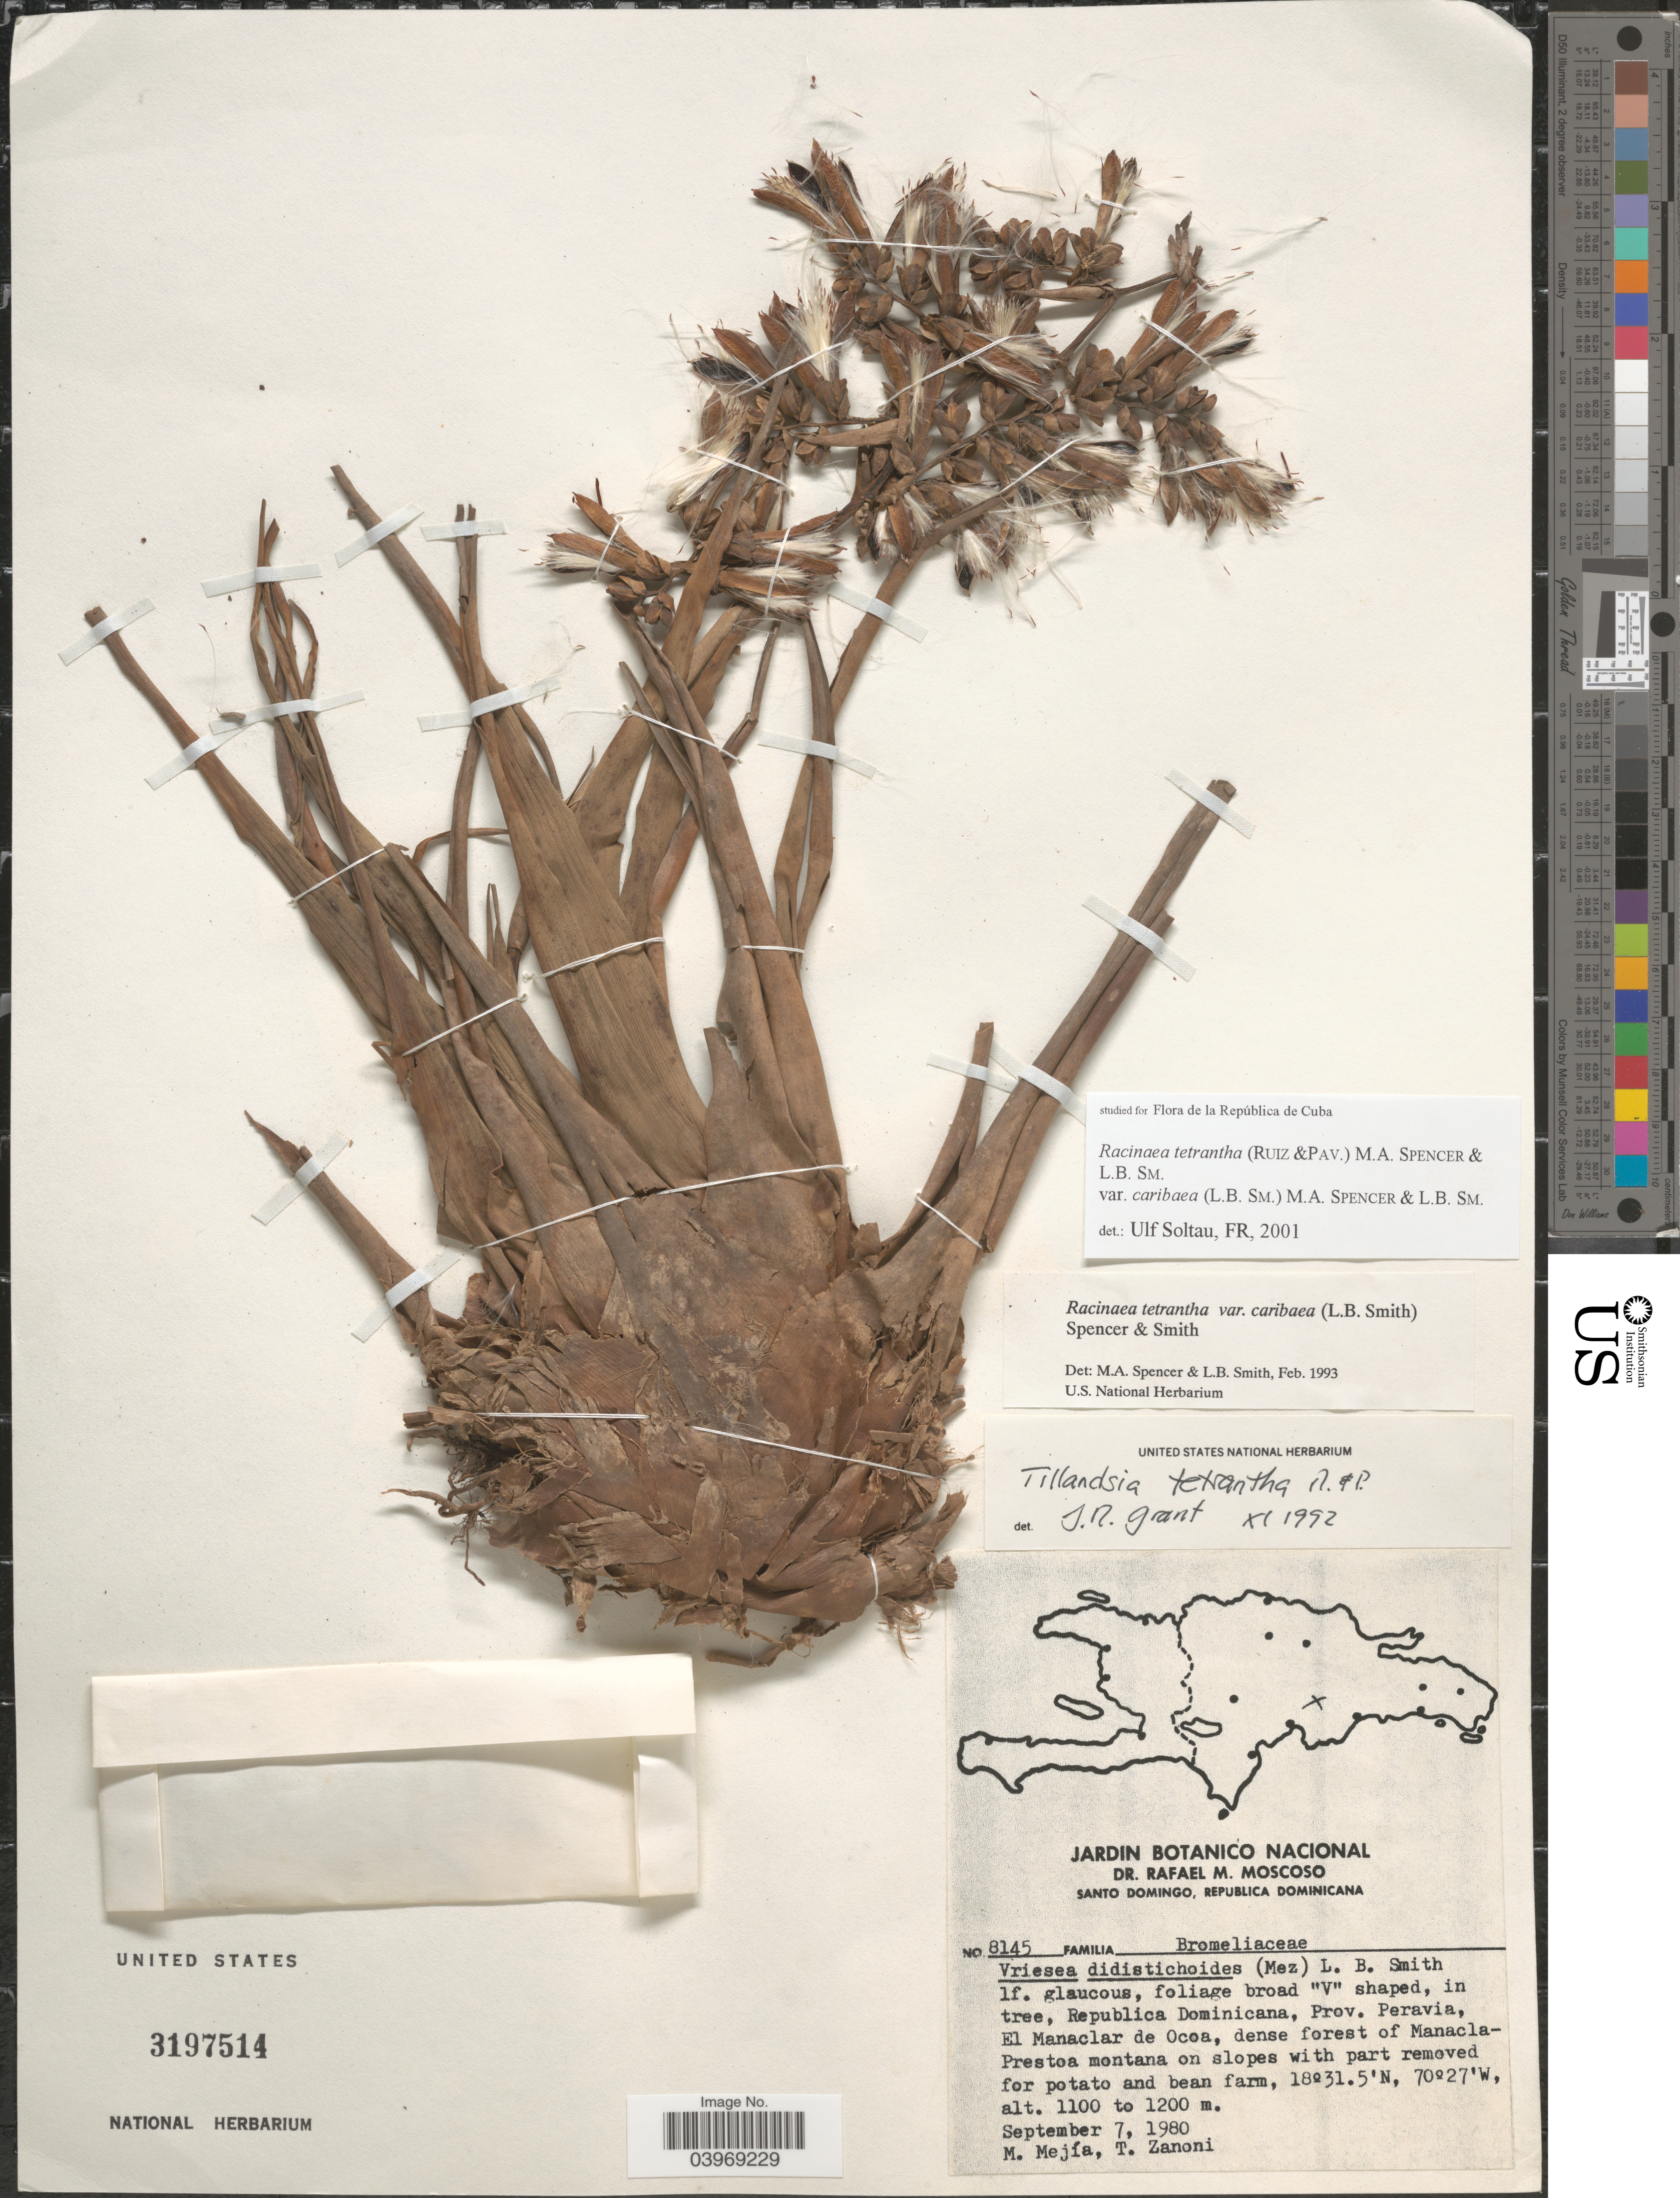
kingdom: Plantae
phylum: Tracheophyta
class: Liliopsida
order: Poales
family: Bromeliaceae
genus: Racinaea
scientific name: Racinaea tetrantha var. caribaea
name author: (L.B. Sm.) M.A. Spencer & L.B. Sm.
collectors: M. Mejia & T. Zanoni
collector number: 8145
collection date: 1980-09-07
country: Dominican Republic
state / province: Peravia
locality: El Manaclar de Ocoa, dense forest of Manacla-Prestoa montana on slopes.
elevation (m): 1100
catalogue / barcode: US 3197514